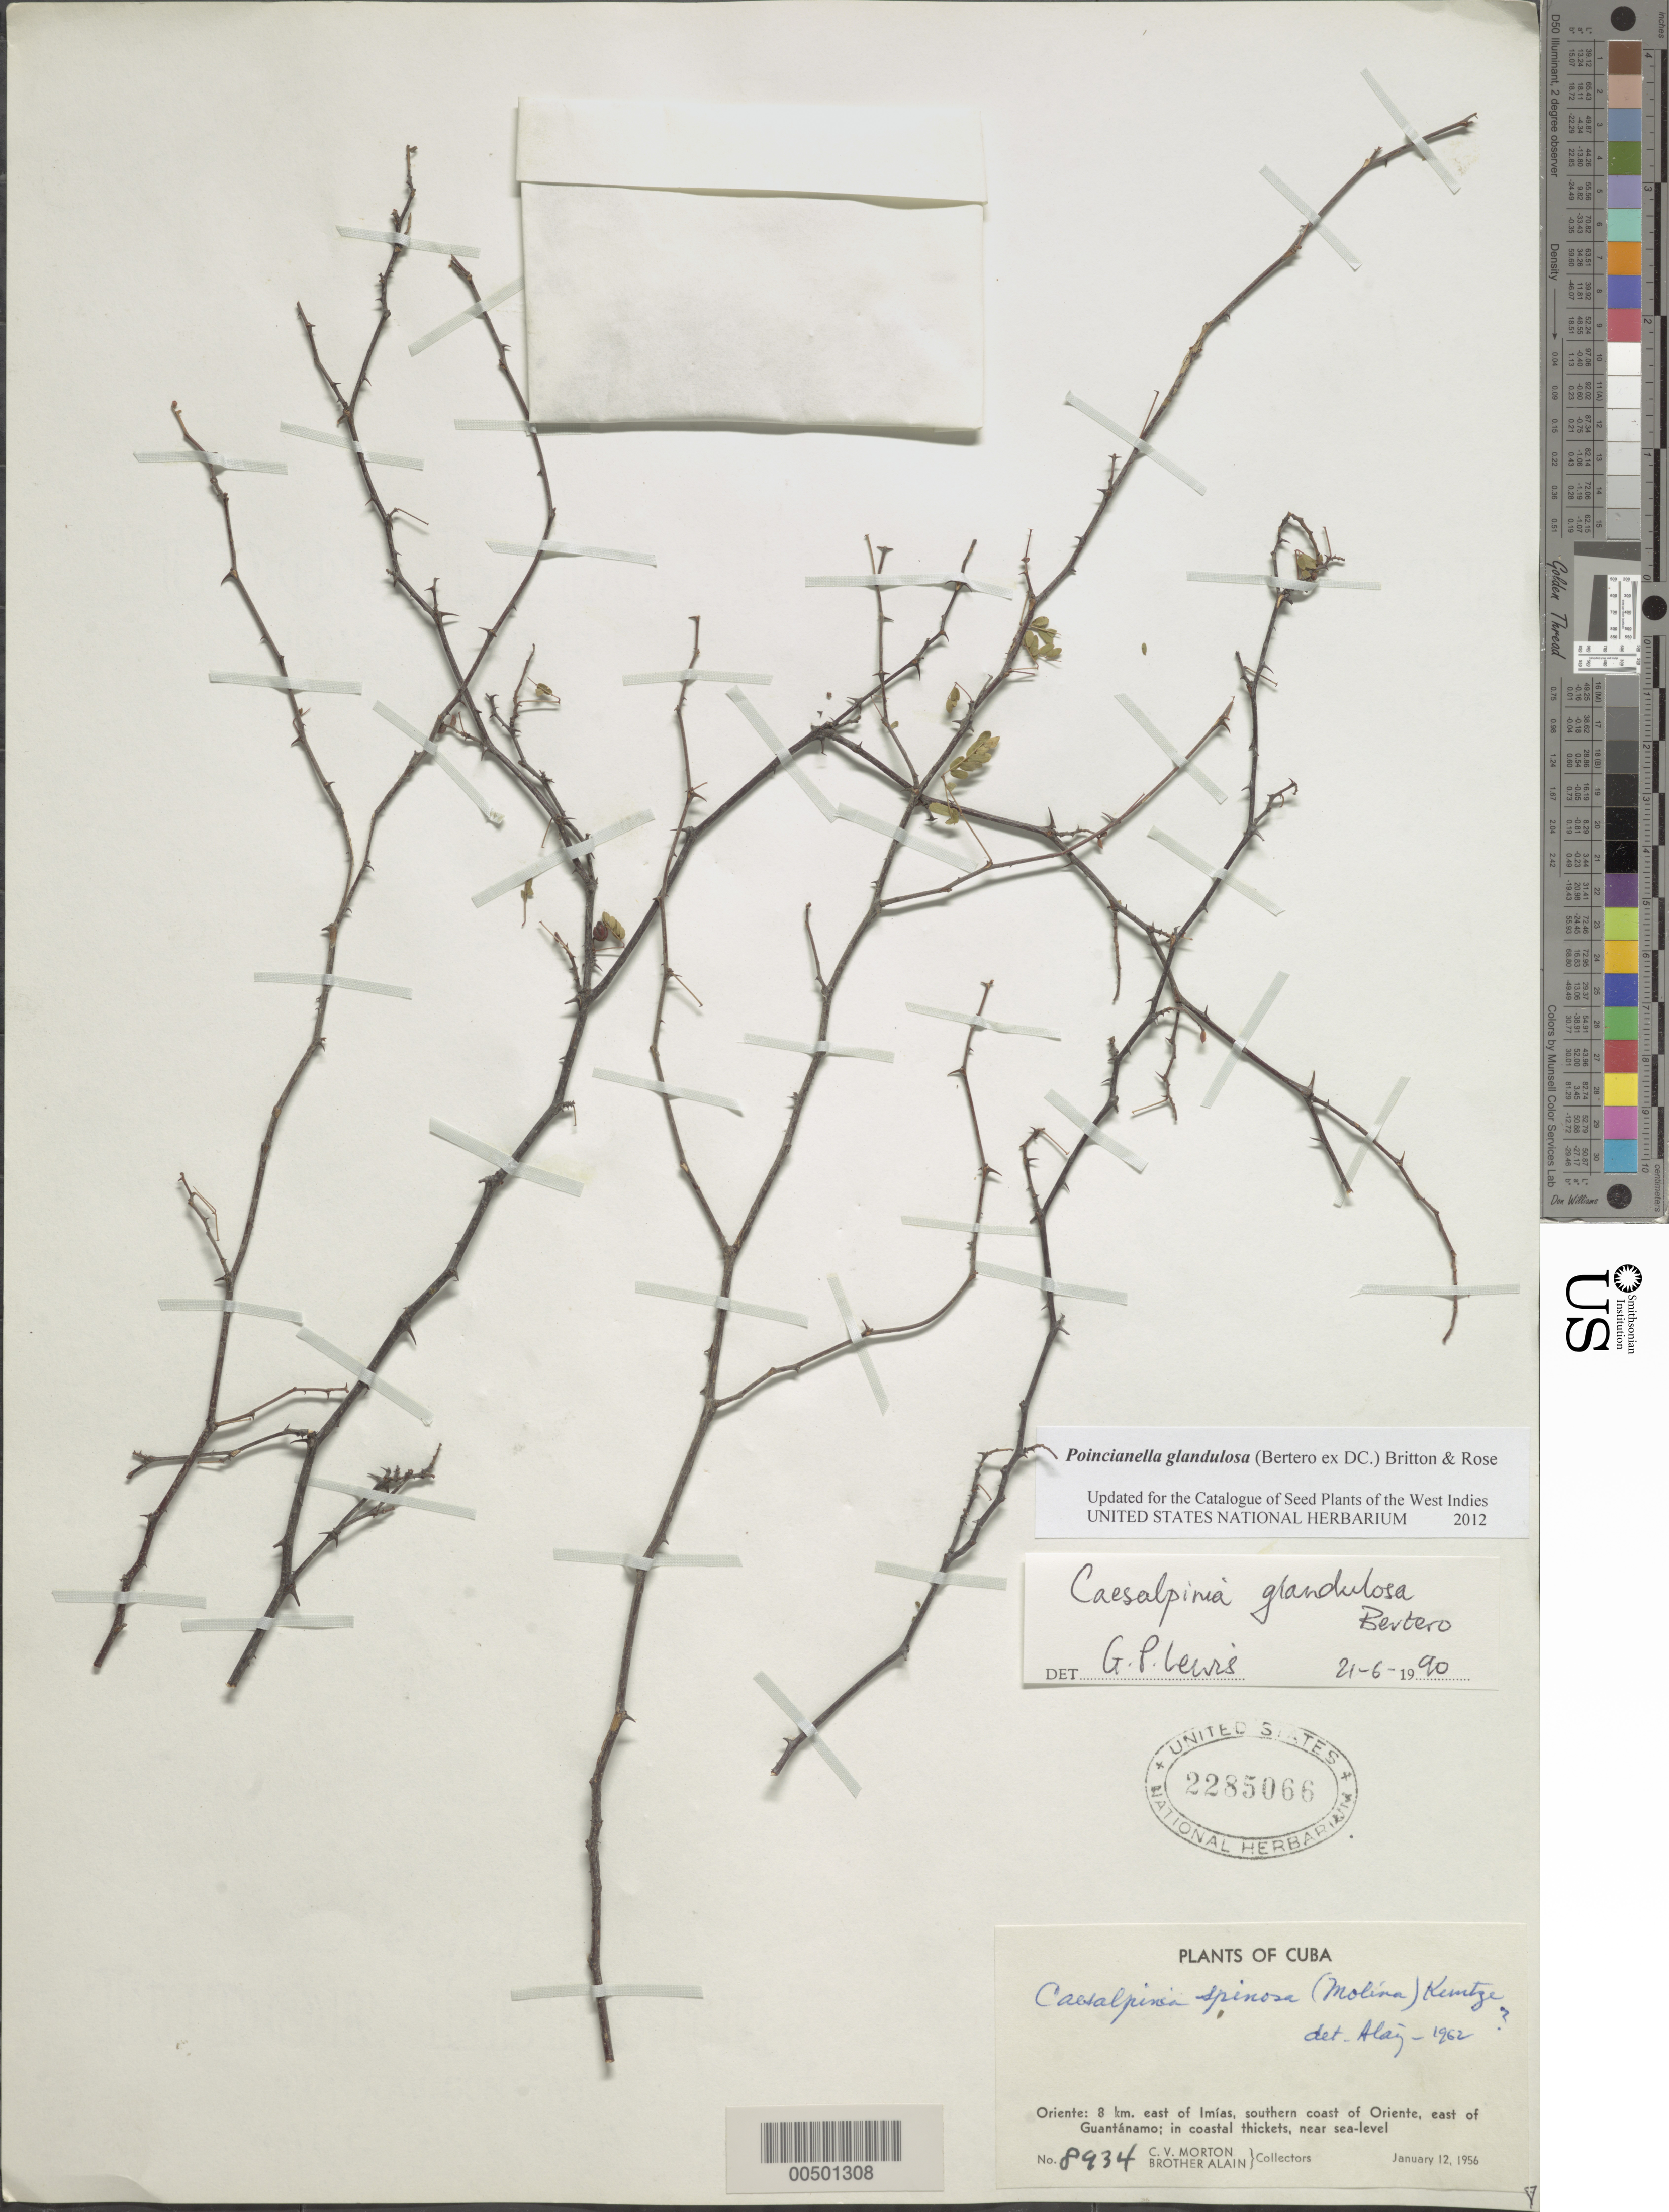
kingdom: Plantae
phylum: Tracheophyta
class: Magnoliopsida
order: Fabales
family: Fabaceae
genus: Erythrostemon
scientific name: Erythrostemon glandulosus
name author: (Bertero ex DC.) Gagnon & G.P. Lewis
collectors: C. V. Morton & A. H. Liogier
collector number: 8934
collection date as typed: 12 Jan 1956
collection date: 1956-01-12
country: Cuba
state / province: Oriente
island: Greater Antilles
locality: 8 km E of Imias, S coast of Oriente, E of Guantanamo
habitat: Coastal thickets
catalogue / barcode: US 2285066